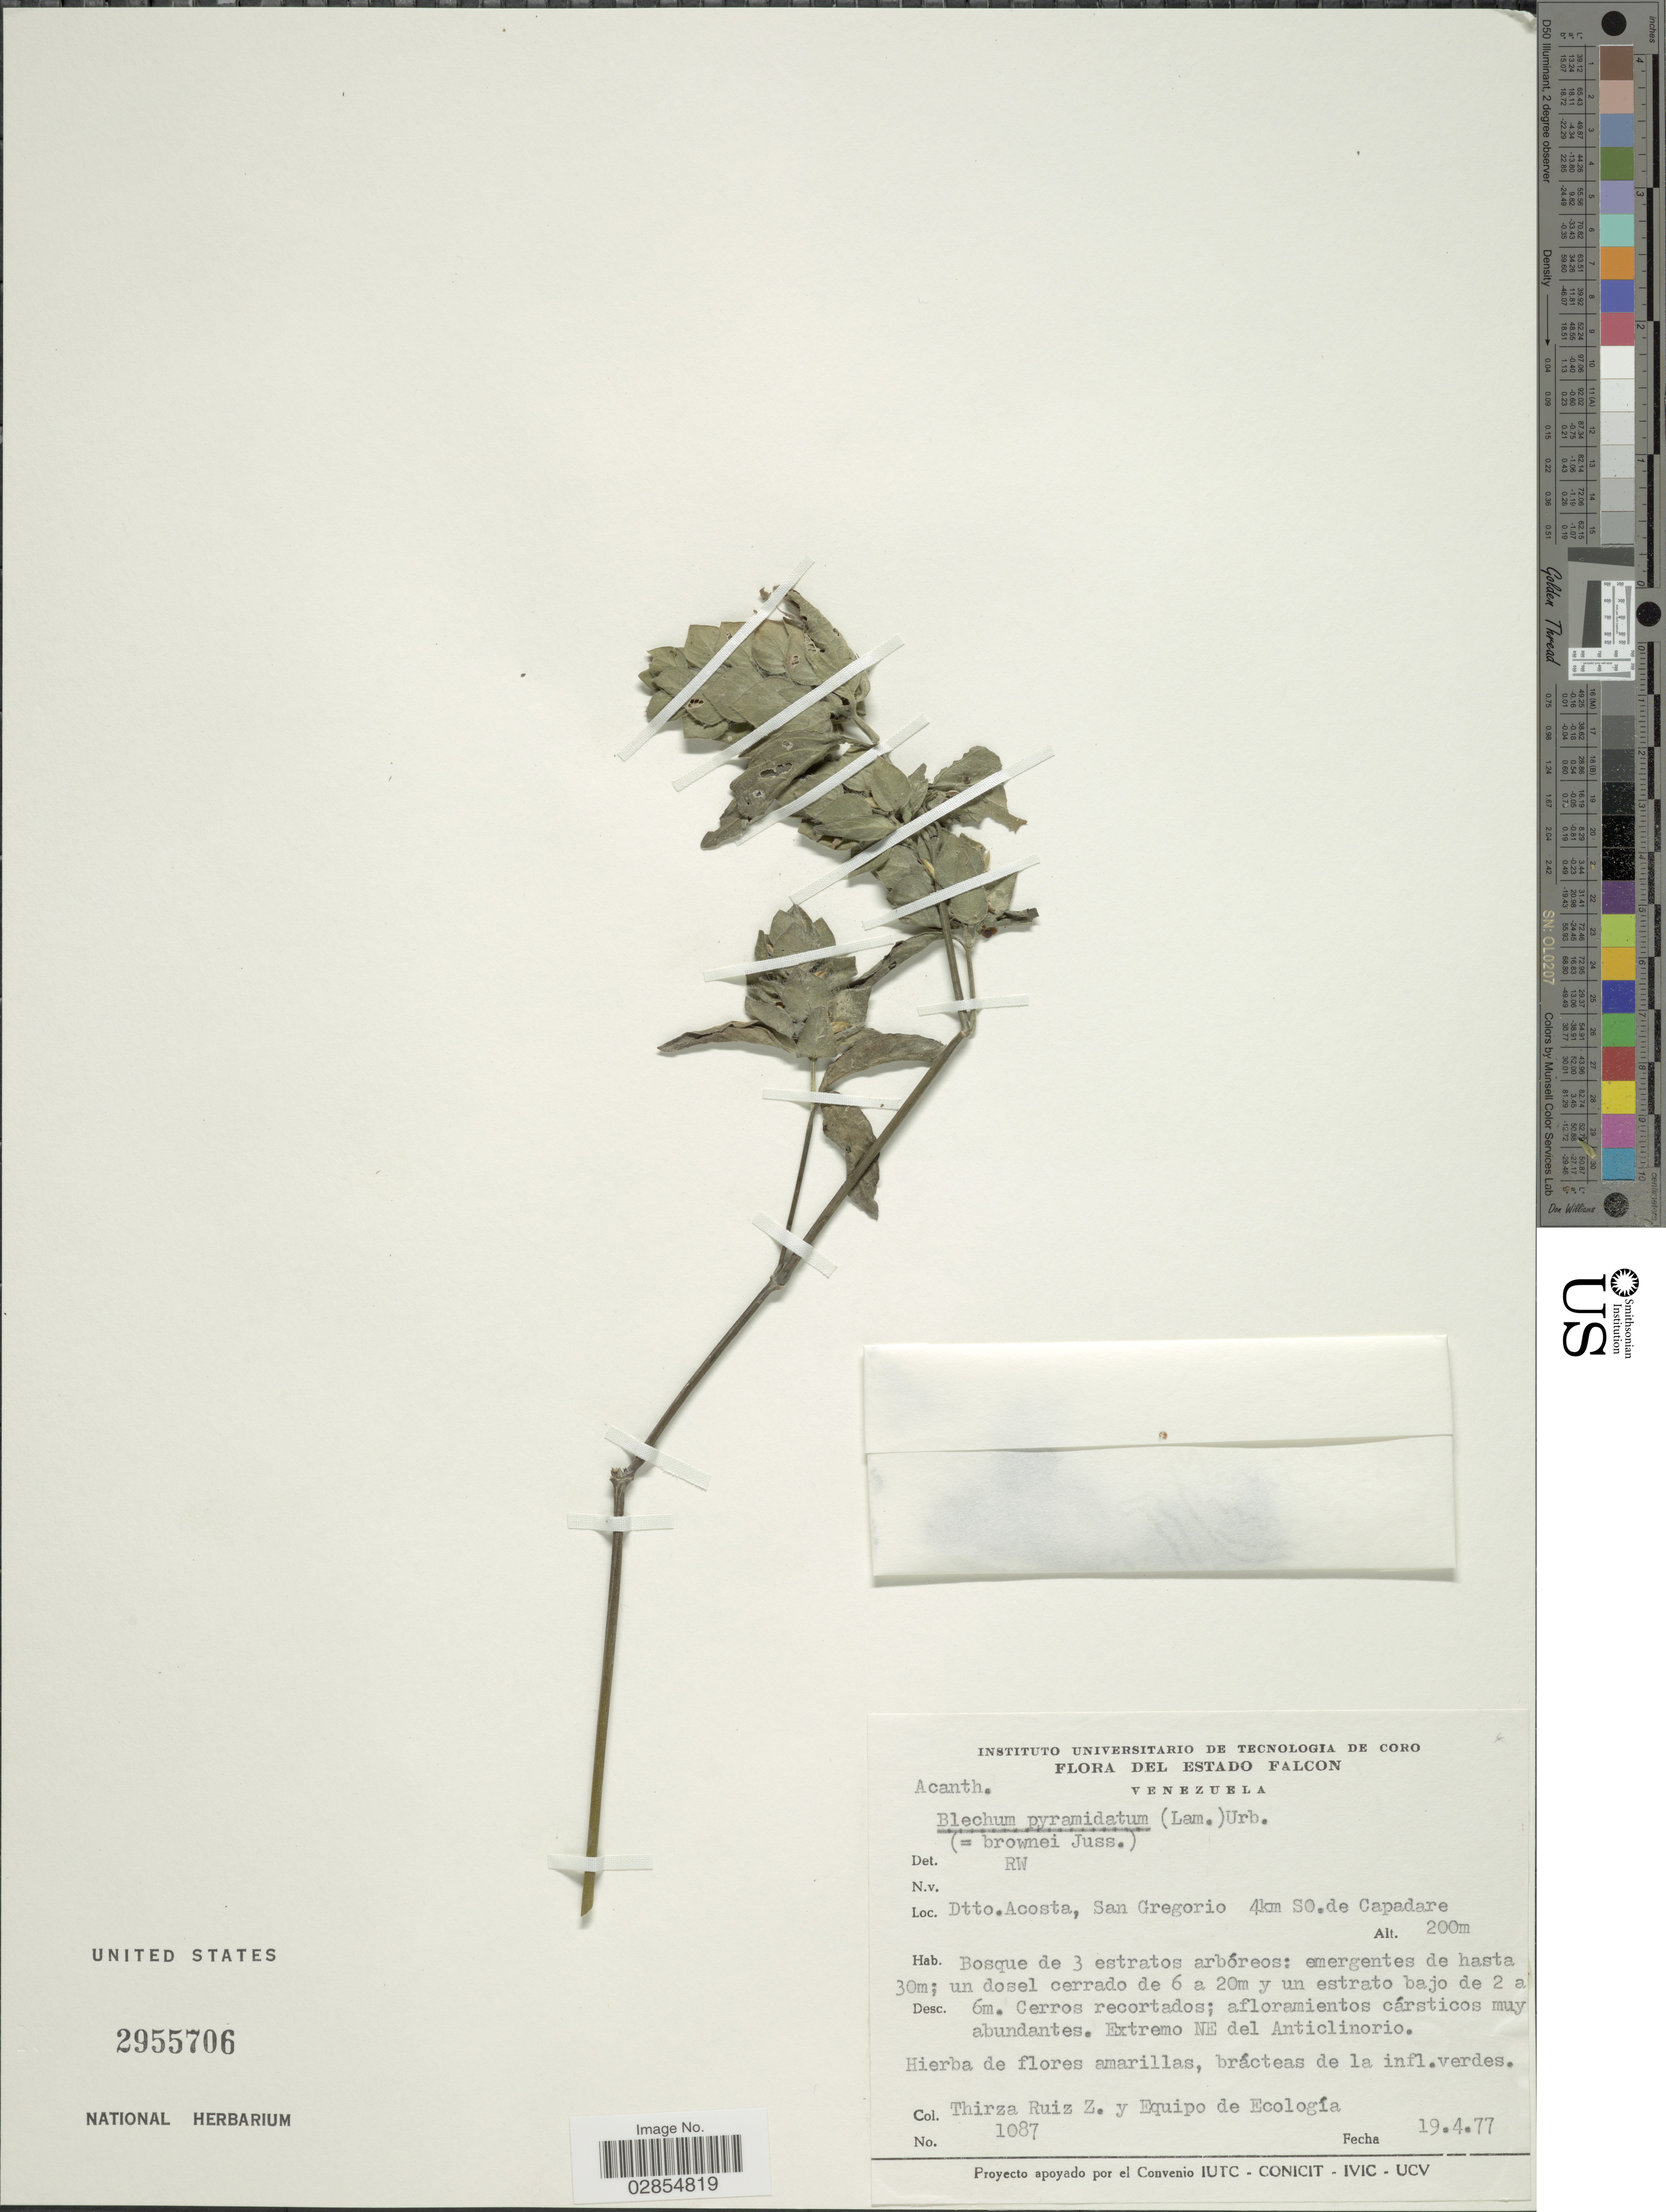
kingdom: Plantae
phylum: Tracheophyta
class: Magnoliopsida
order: Lamiales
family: Acanthaceae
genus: Blechum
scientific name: Blechum pyramidatum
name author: (Lam.) Urb.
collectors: T. Ruíz & Eq. Ecologia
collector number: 1087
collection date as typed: Transcribed d/m/y: 19/4/77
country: Venezuela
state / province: Falcón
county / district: Acosta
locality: Estado Falcon. Dtto. Acosta, San Gregorio 4km SO. de Capadare.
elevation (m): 200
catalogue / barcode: US 2955706